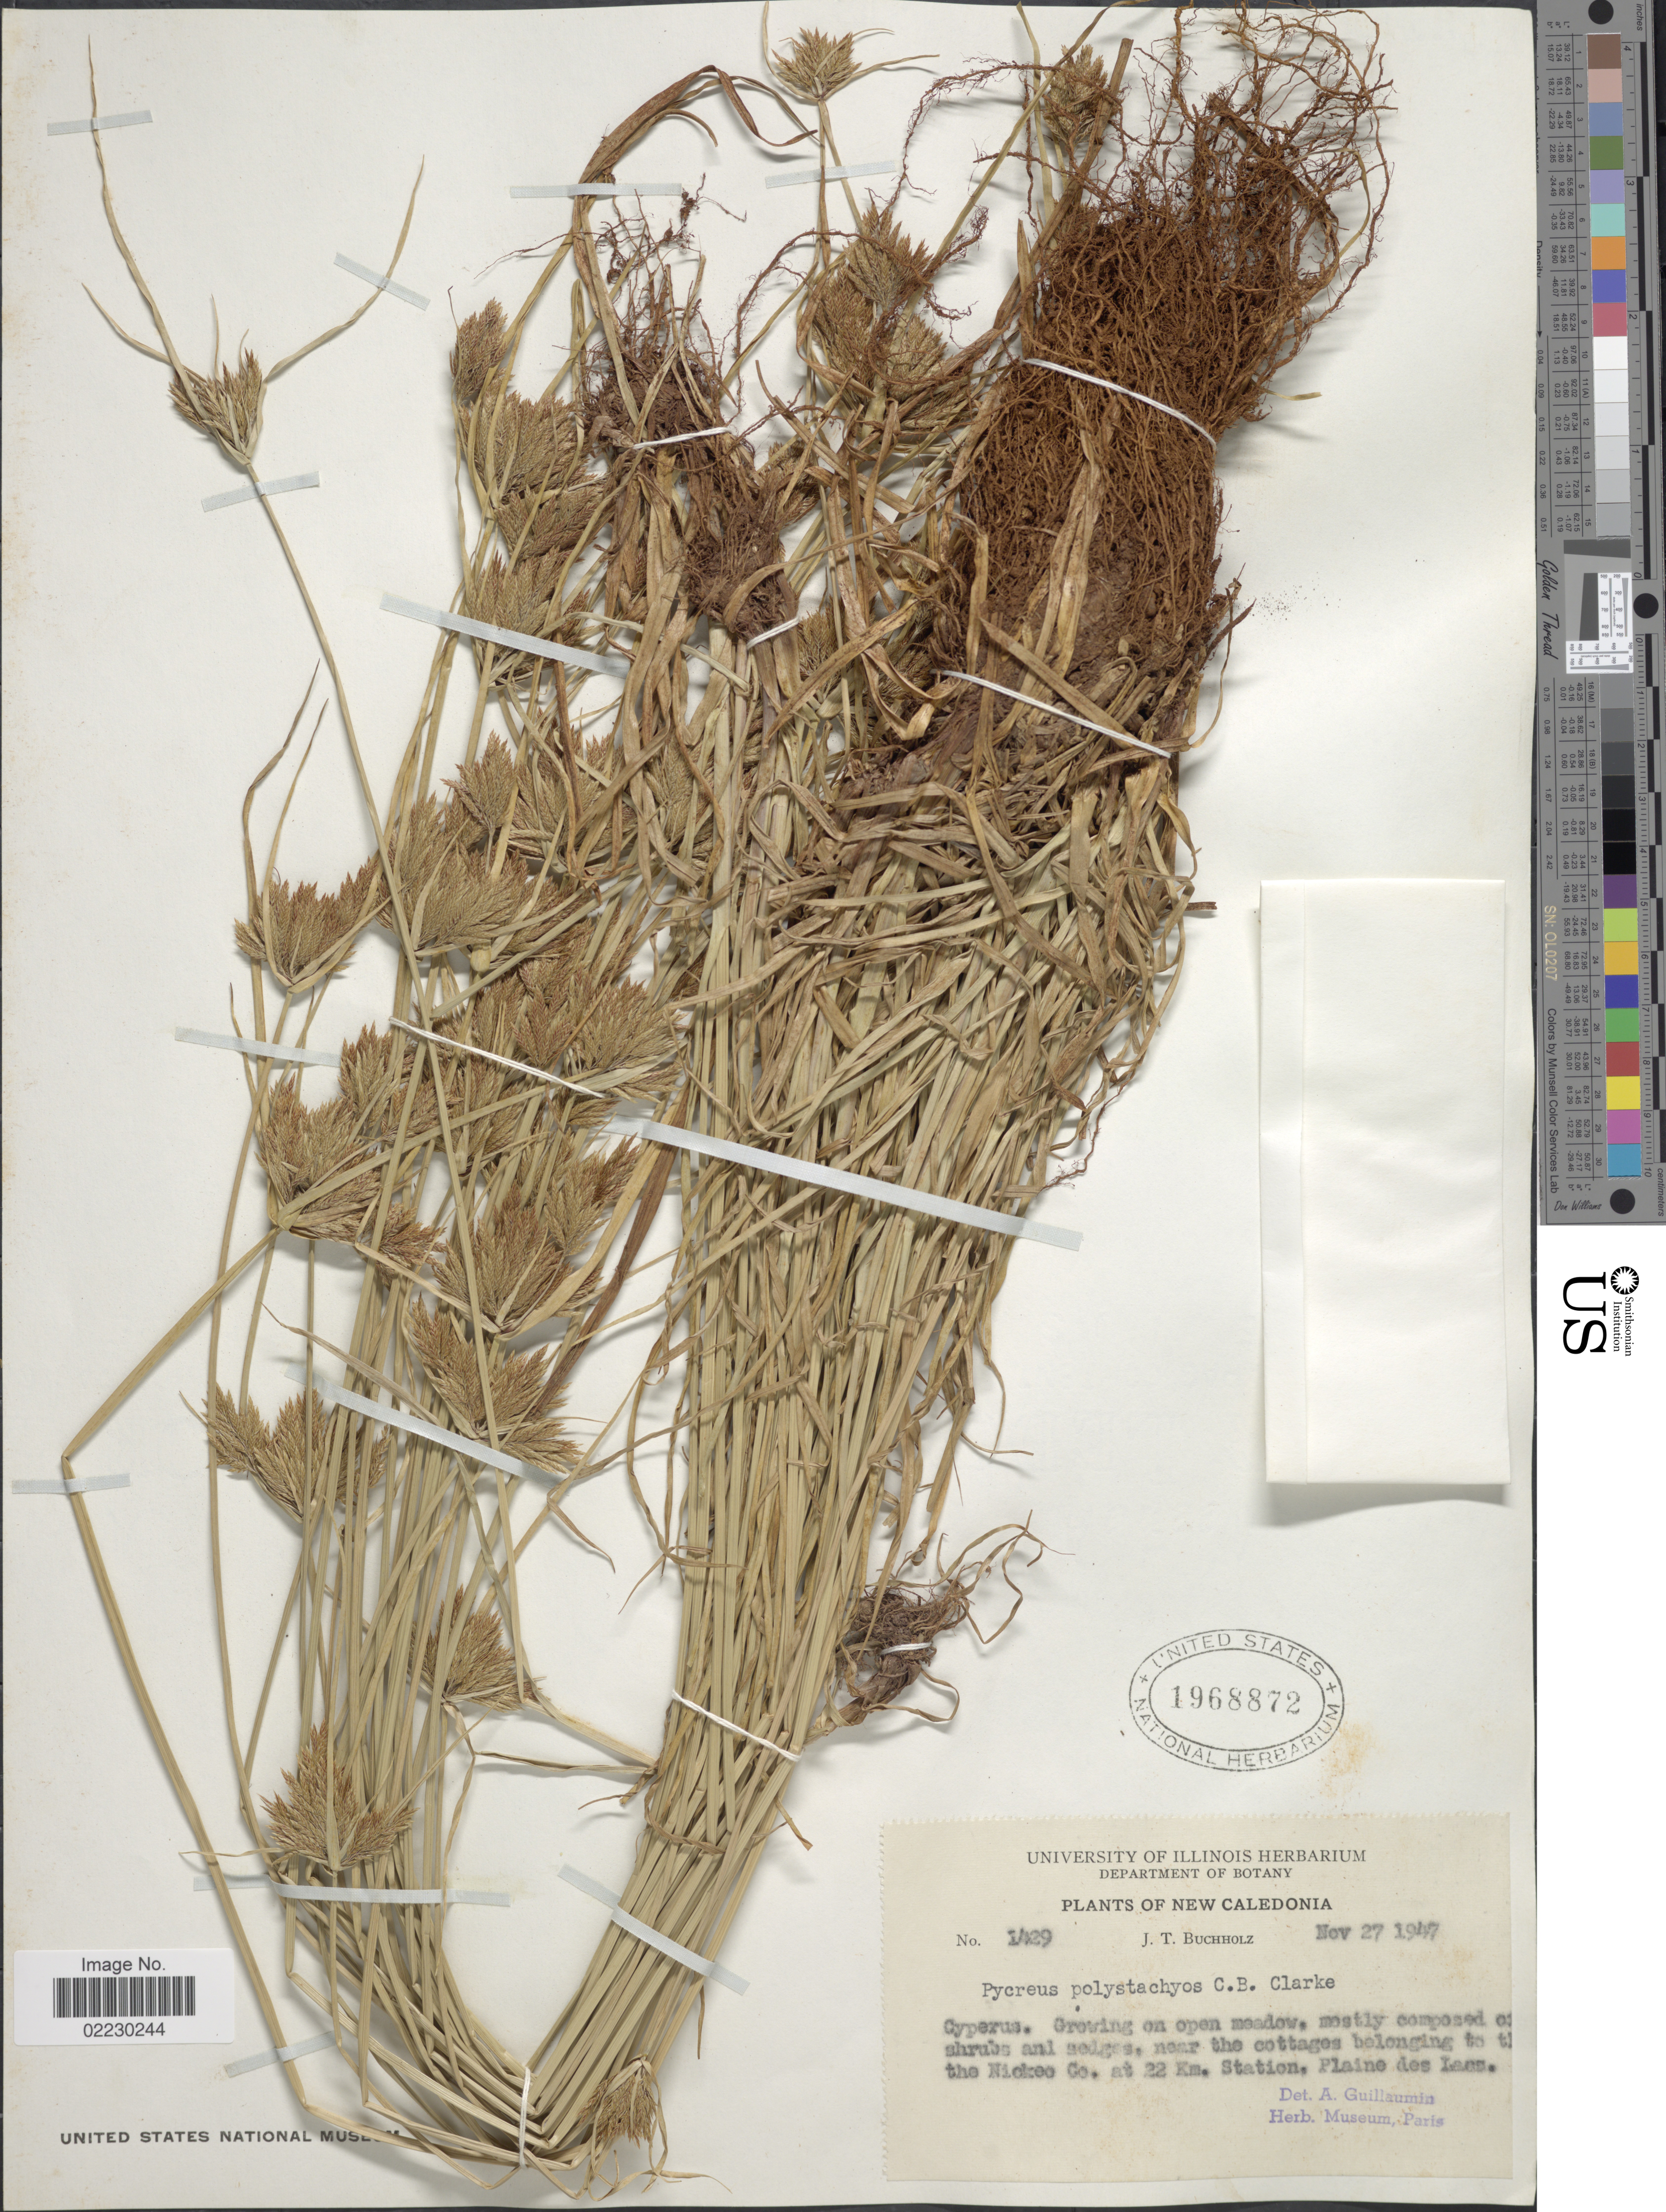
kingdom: Plantae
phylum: Tracheophyta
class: Liliopsida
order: Poales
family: Cyperaceae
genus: Cyperus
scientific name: Cyperus polystachyos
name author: Rottb.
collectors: J. T. Buchholz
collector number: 1429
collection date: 1947-11-27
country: New Caledonia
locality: On open medow, near the cottages belonging to the Nickeo Go., at 22 km. Station, Plaine des Laes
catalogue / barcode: US 1968872